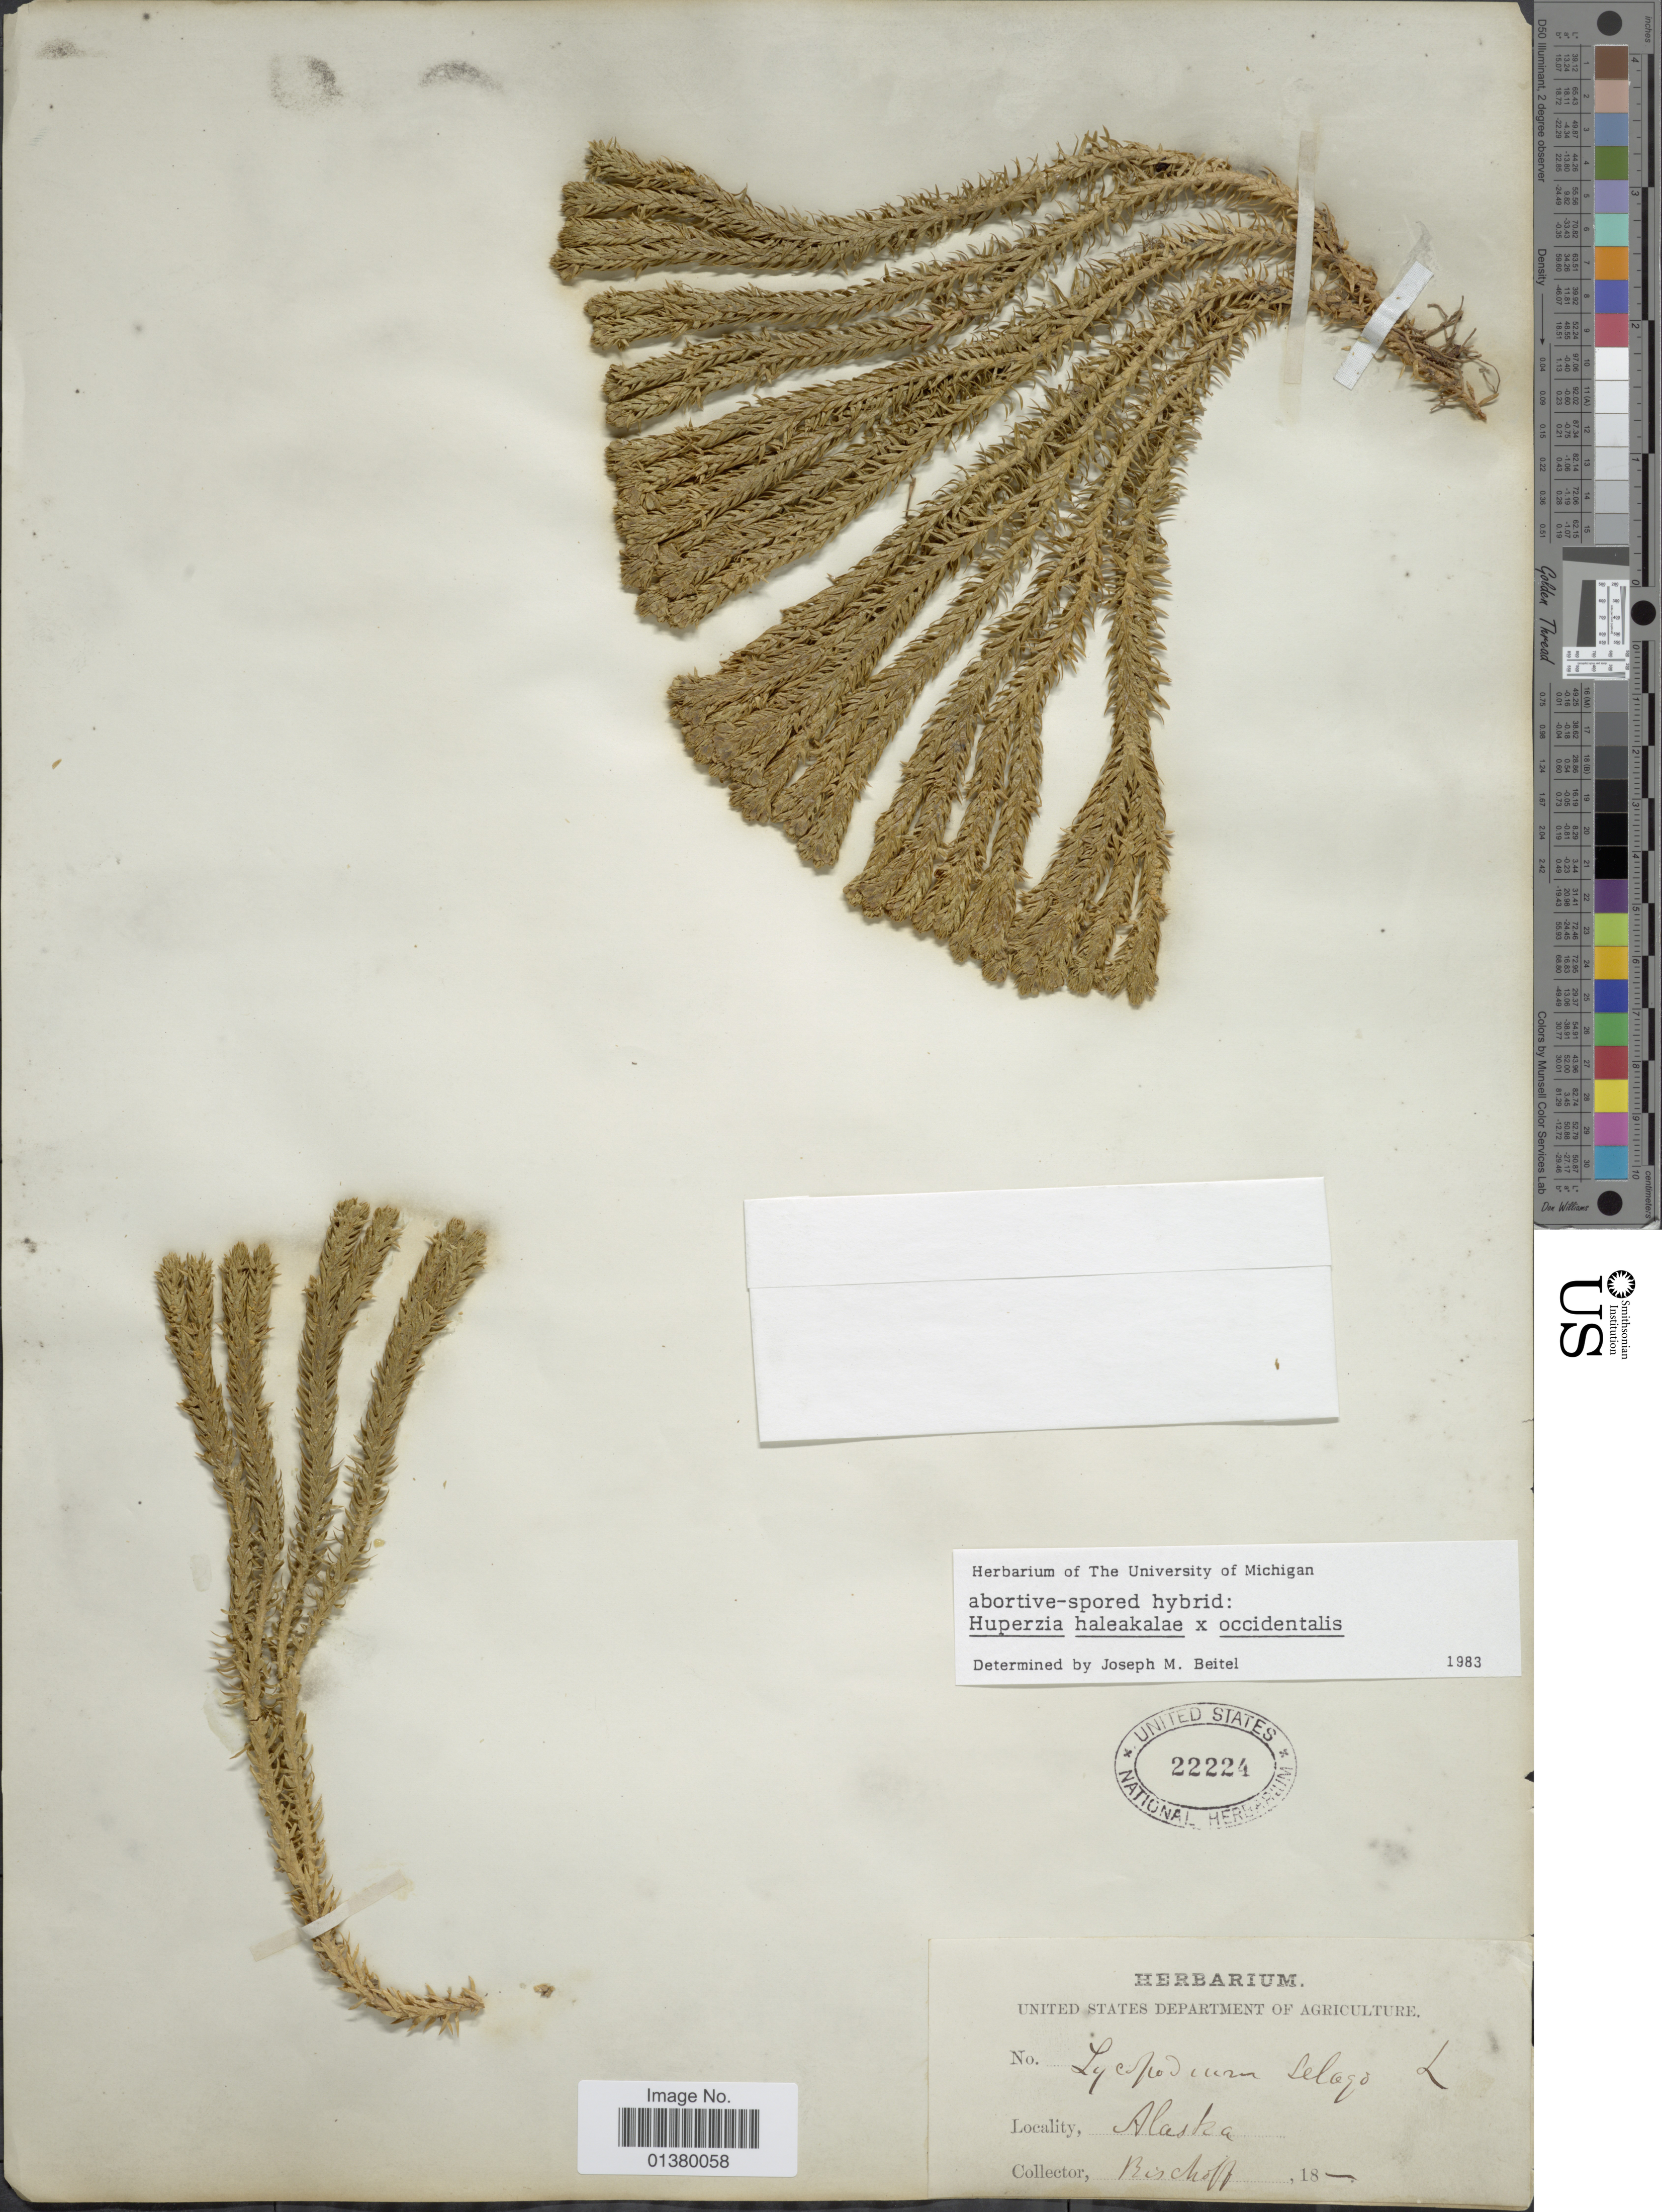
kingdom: Plantae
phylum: Tracheophyta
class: Lycopodiopsida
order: Lycopodiales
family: Lycopodiaceae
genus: Huperzia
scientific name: Huperzia haleakalae x H. occidentalis (Clute) Kartesz & Gandhi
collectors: -. Bischoff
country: United States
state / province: Alaska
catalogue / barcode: US 22224